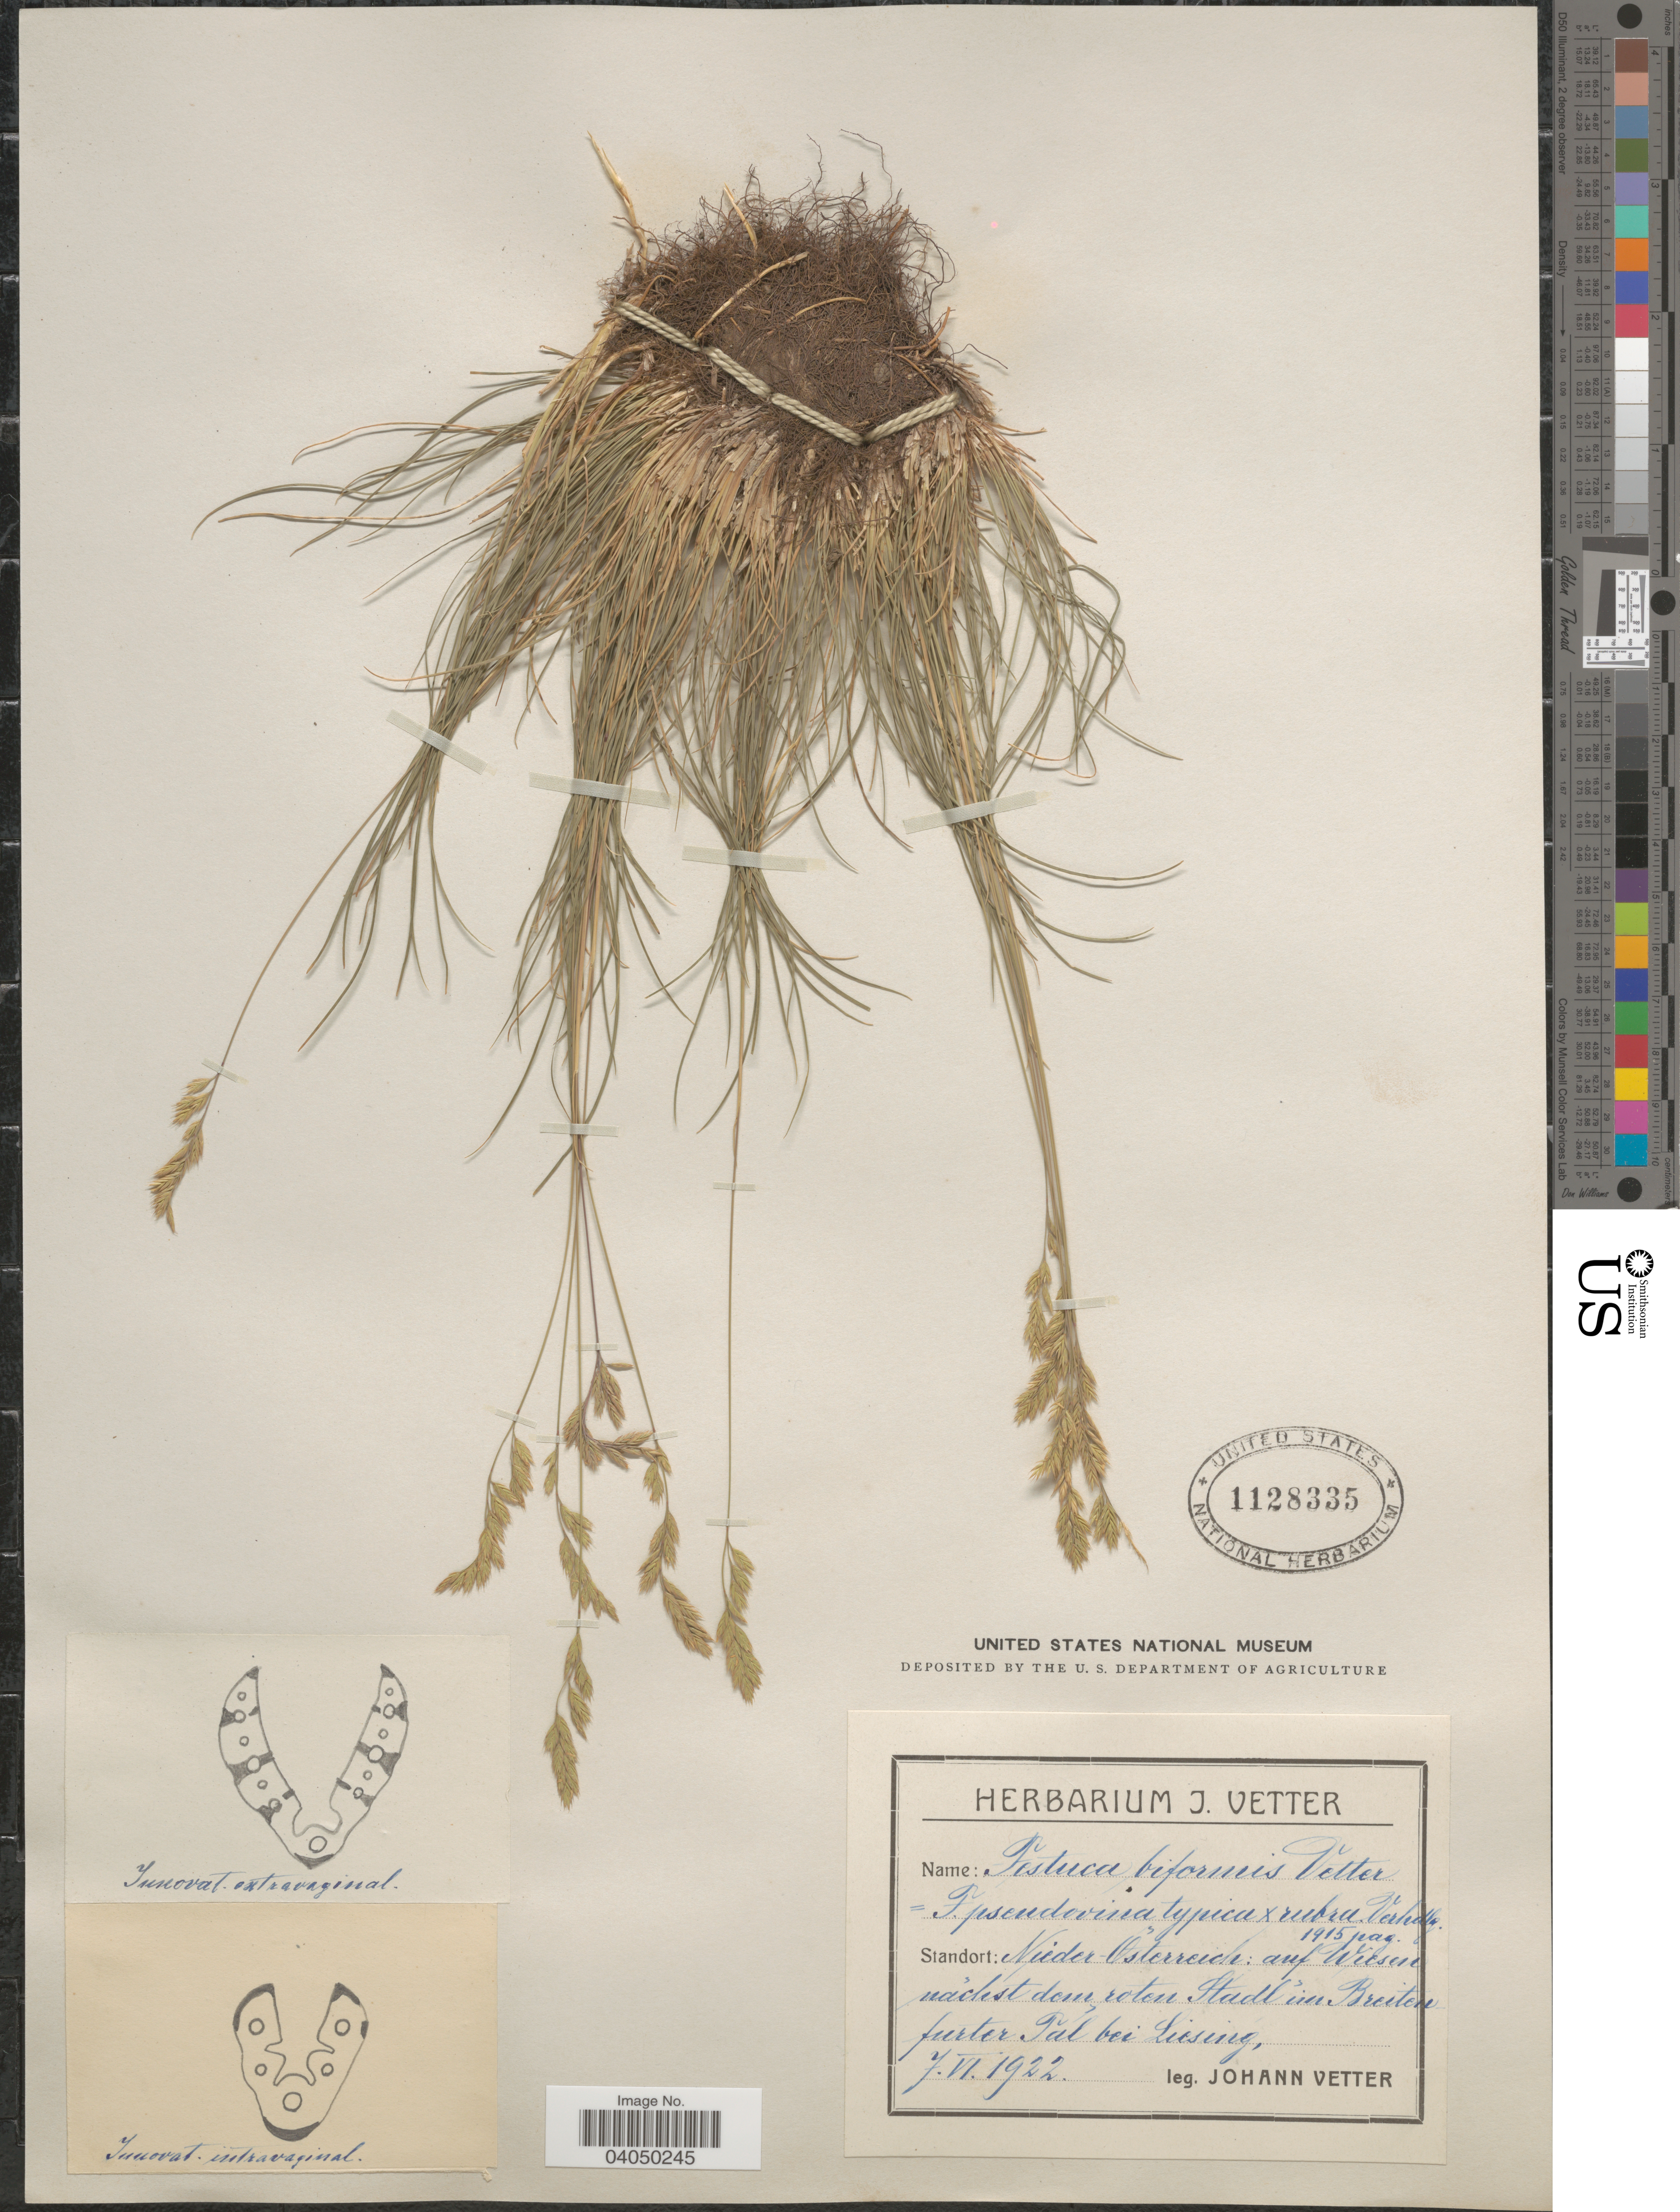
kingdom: Plantae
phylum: Tracheophyta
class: Liliopsida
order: Poales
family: Poaceae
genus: Festuca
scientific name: Festuca valesiaca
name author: Schleich. ex Gaudin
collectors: J. Vetter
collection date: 1922-06-07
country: Austria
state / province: Niederosterreich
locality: Auf Wiesen nächst dem roten Stadl im Breitenfurter Tal bei Liesing.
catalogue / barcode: US 1128335